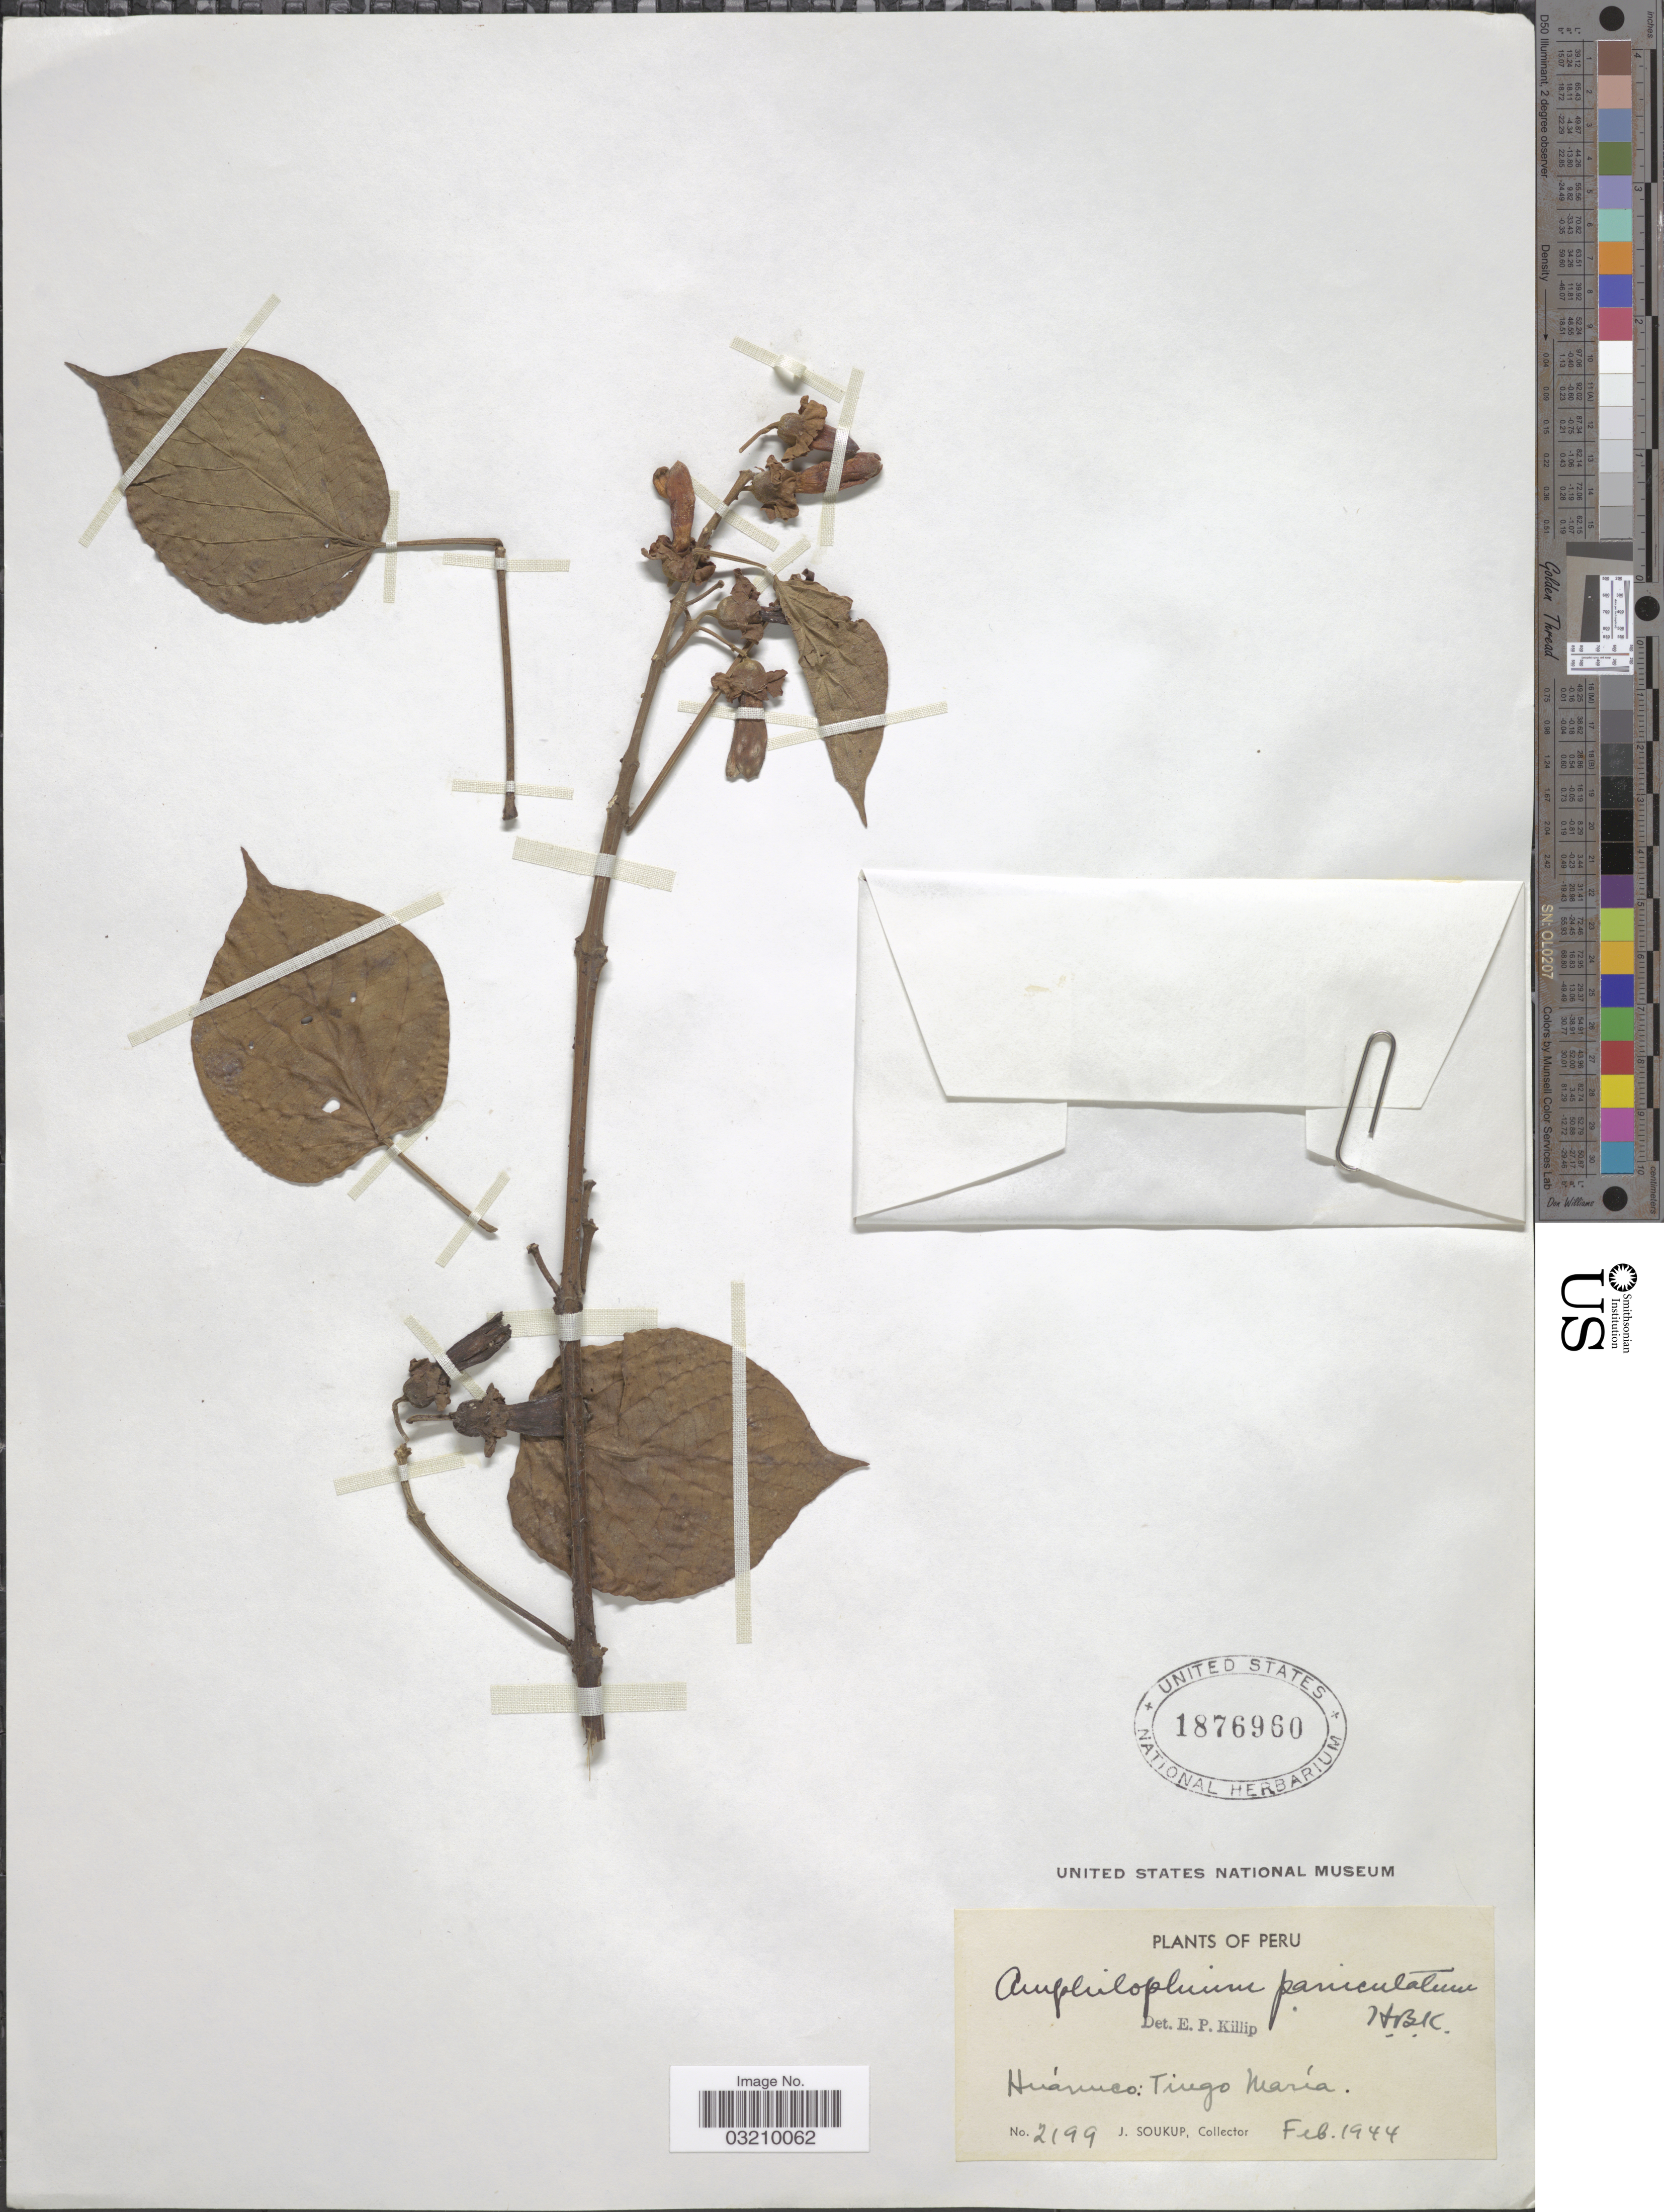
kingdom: Plantae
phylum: Tracheophyta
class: Magnoliopsida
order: Lamiales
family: Bignoniaceae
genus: Amphilophium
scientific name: Amphilophium paniculatum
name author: (L.) Kunth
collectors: J. Soukup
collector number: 2199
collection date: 1944-02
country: Peru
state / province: Huánuco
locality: Tingo María.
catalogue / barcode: US 1876960